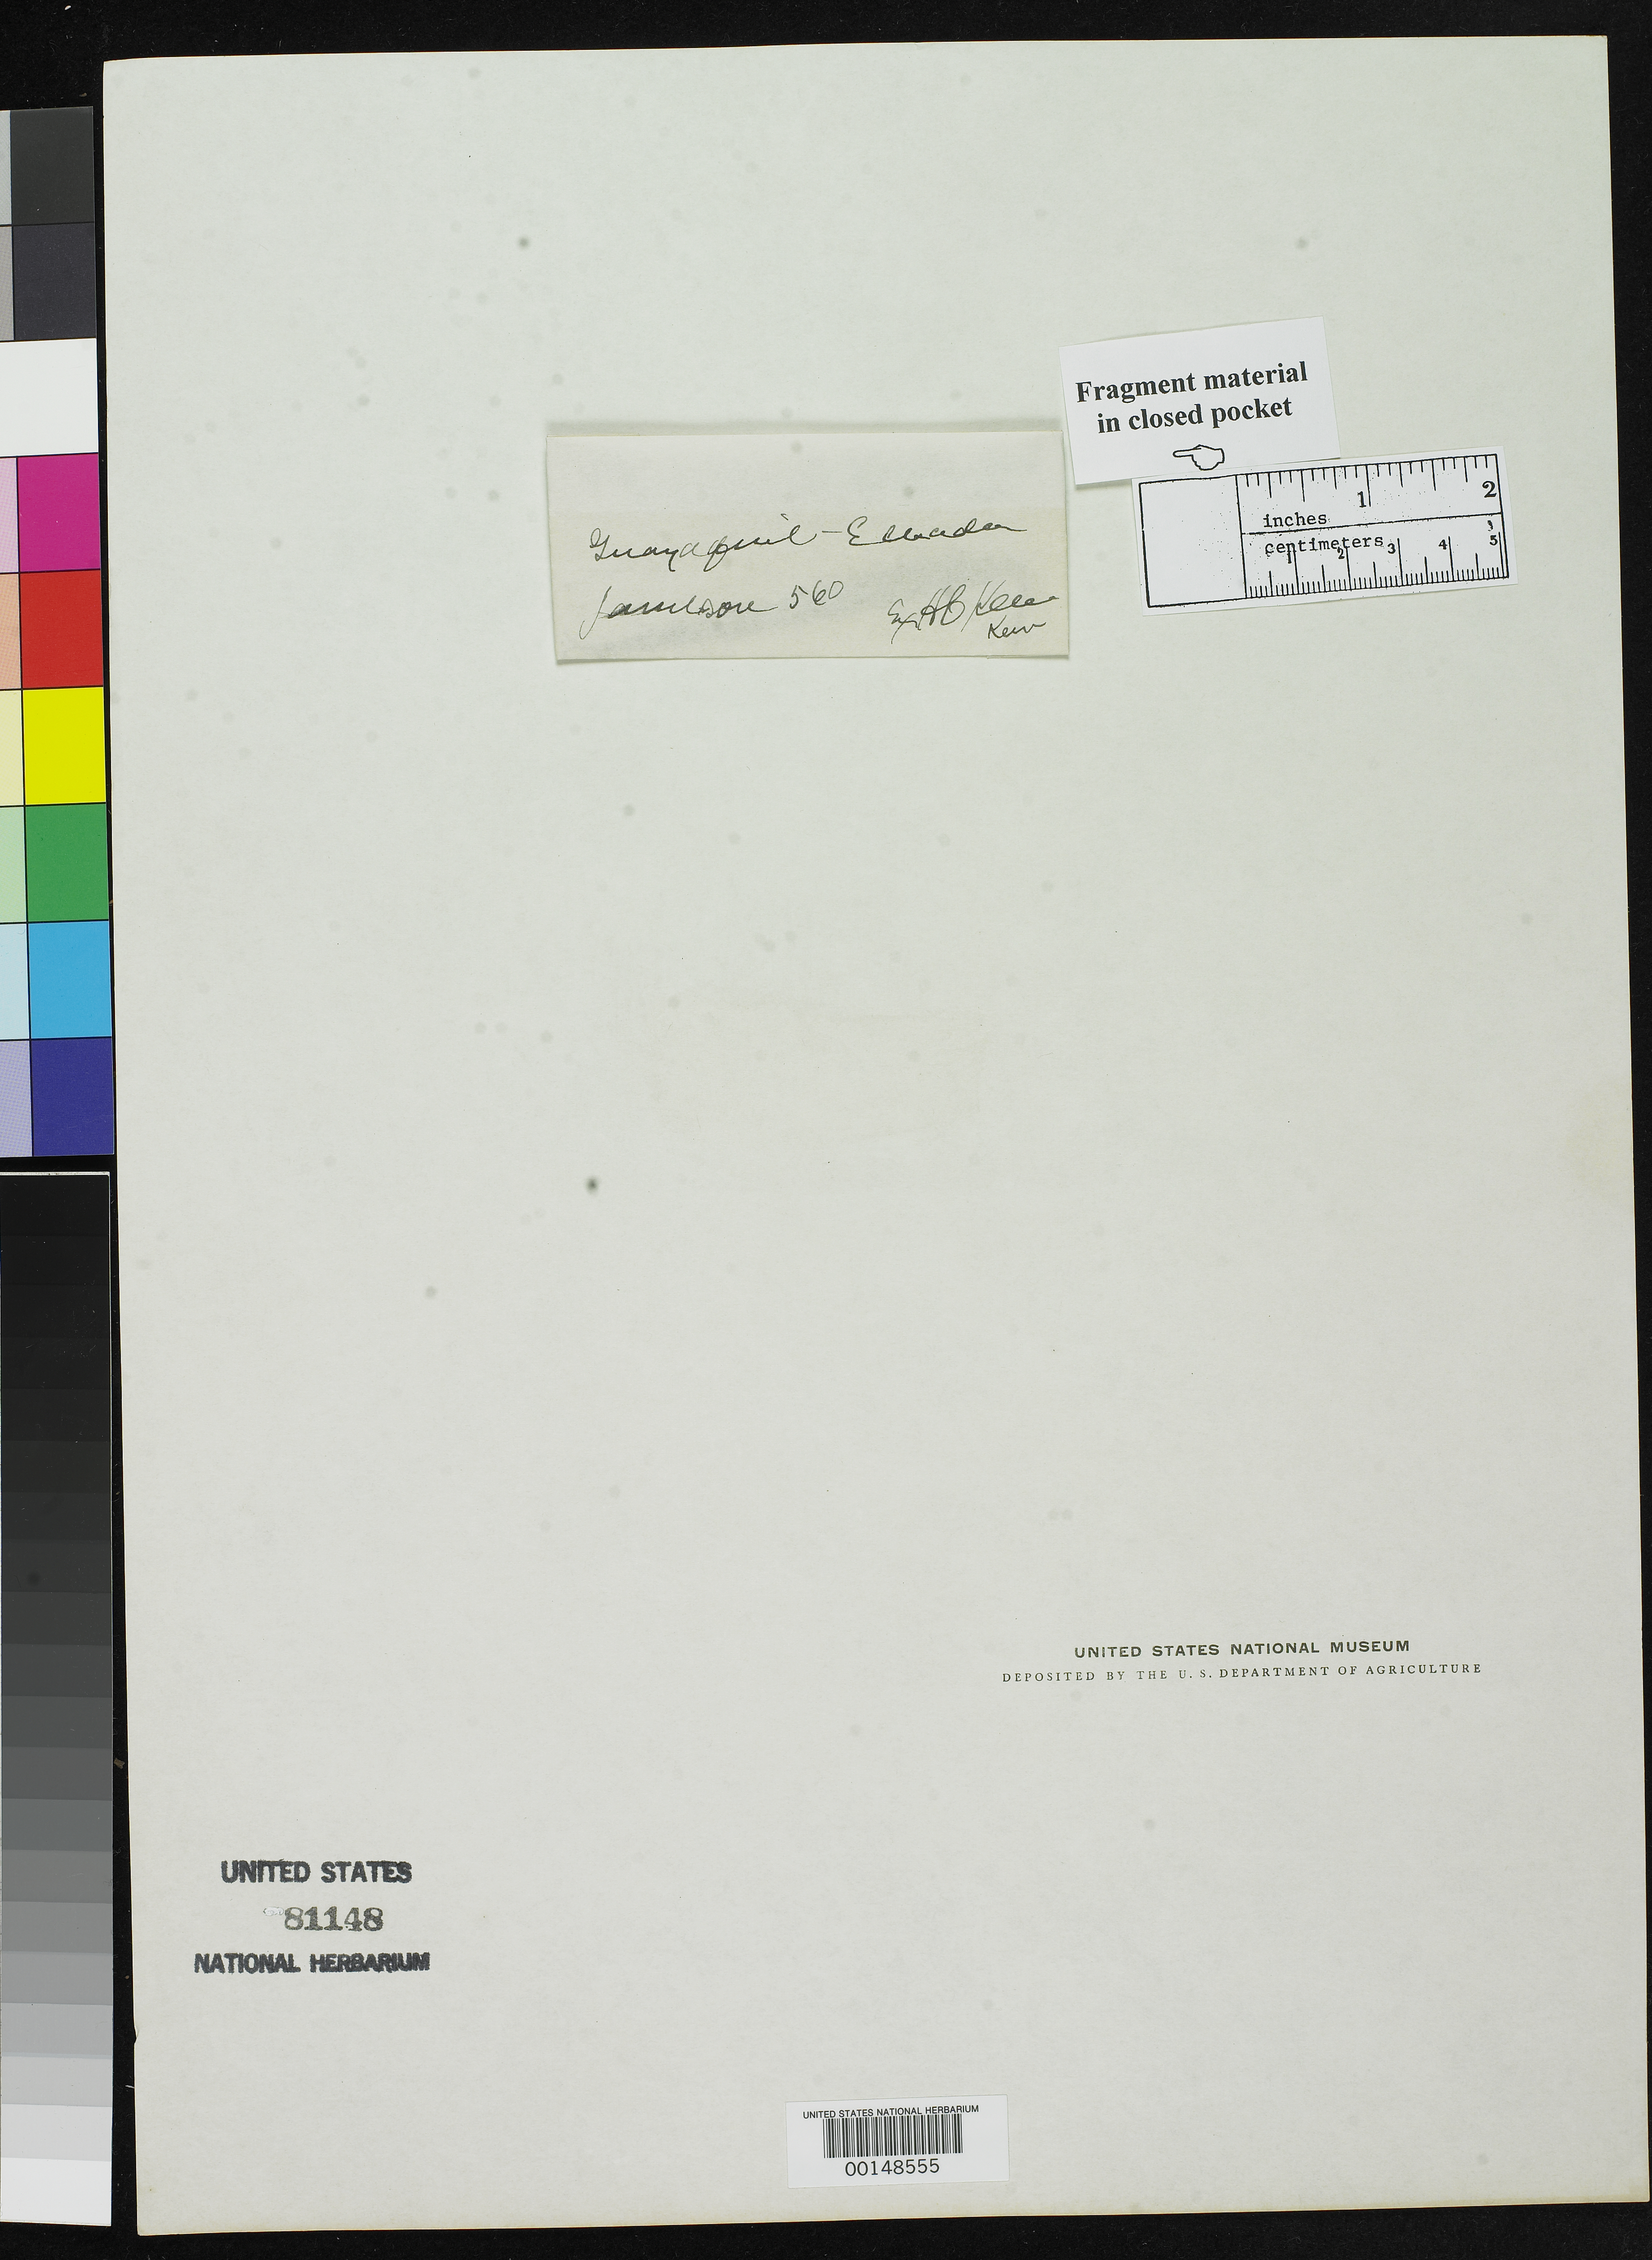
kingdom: Plantae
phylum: Tracheophyta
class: Liliopsida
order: Poales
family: Poaceae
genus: Panicum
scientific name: Panicum guayaquilense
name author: Steud.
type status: Type Fragment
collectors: W. Jameson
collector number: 560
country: Ecuador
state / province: Guayas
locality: Guyaquil.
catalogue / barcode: US 81148